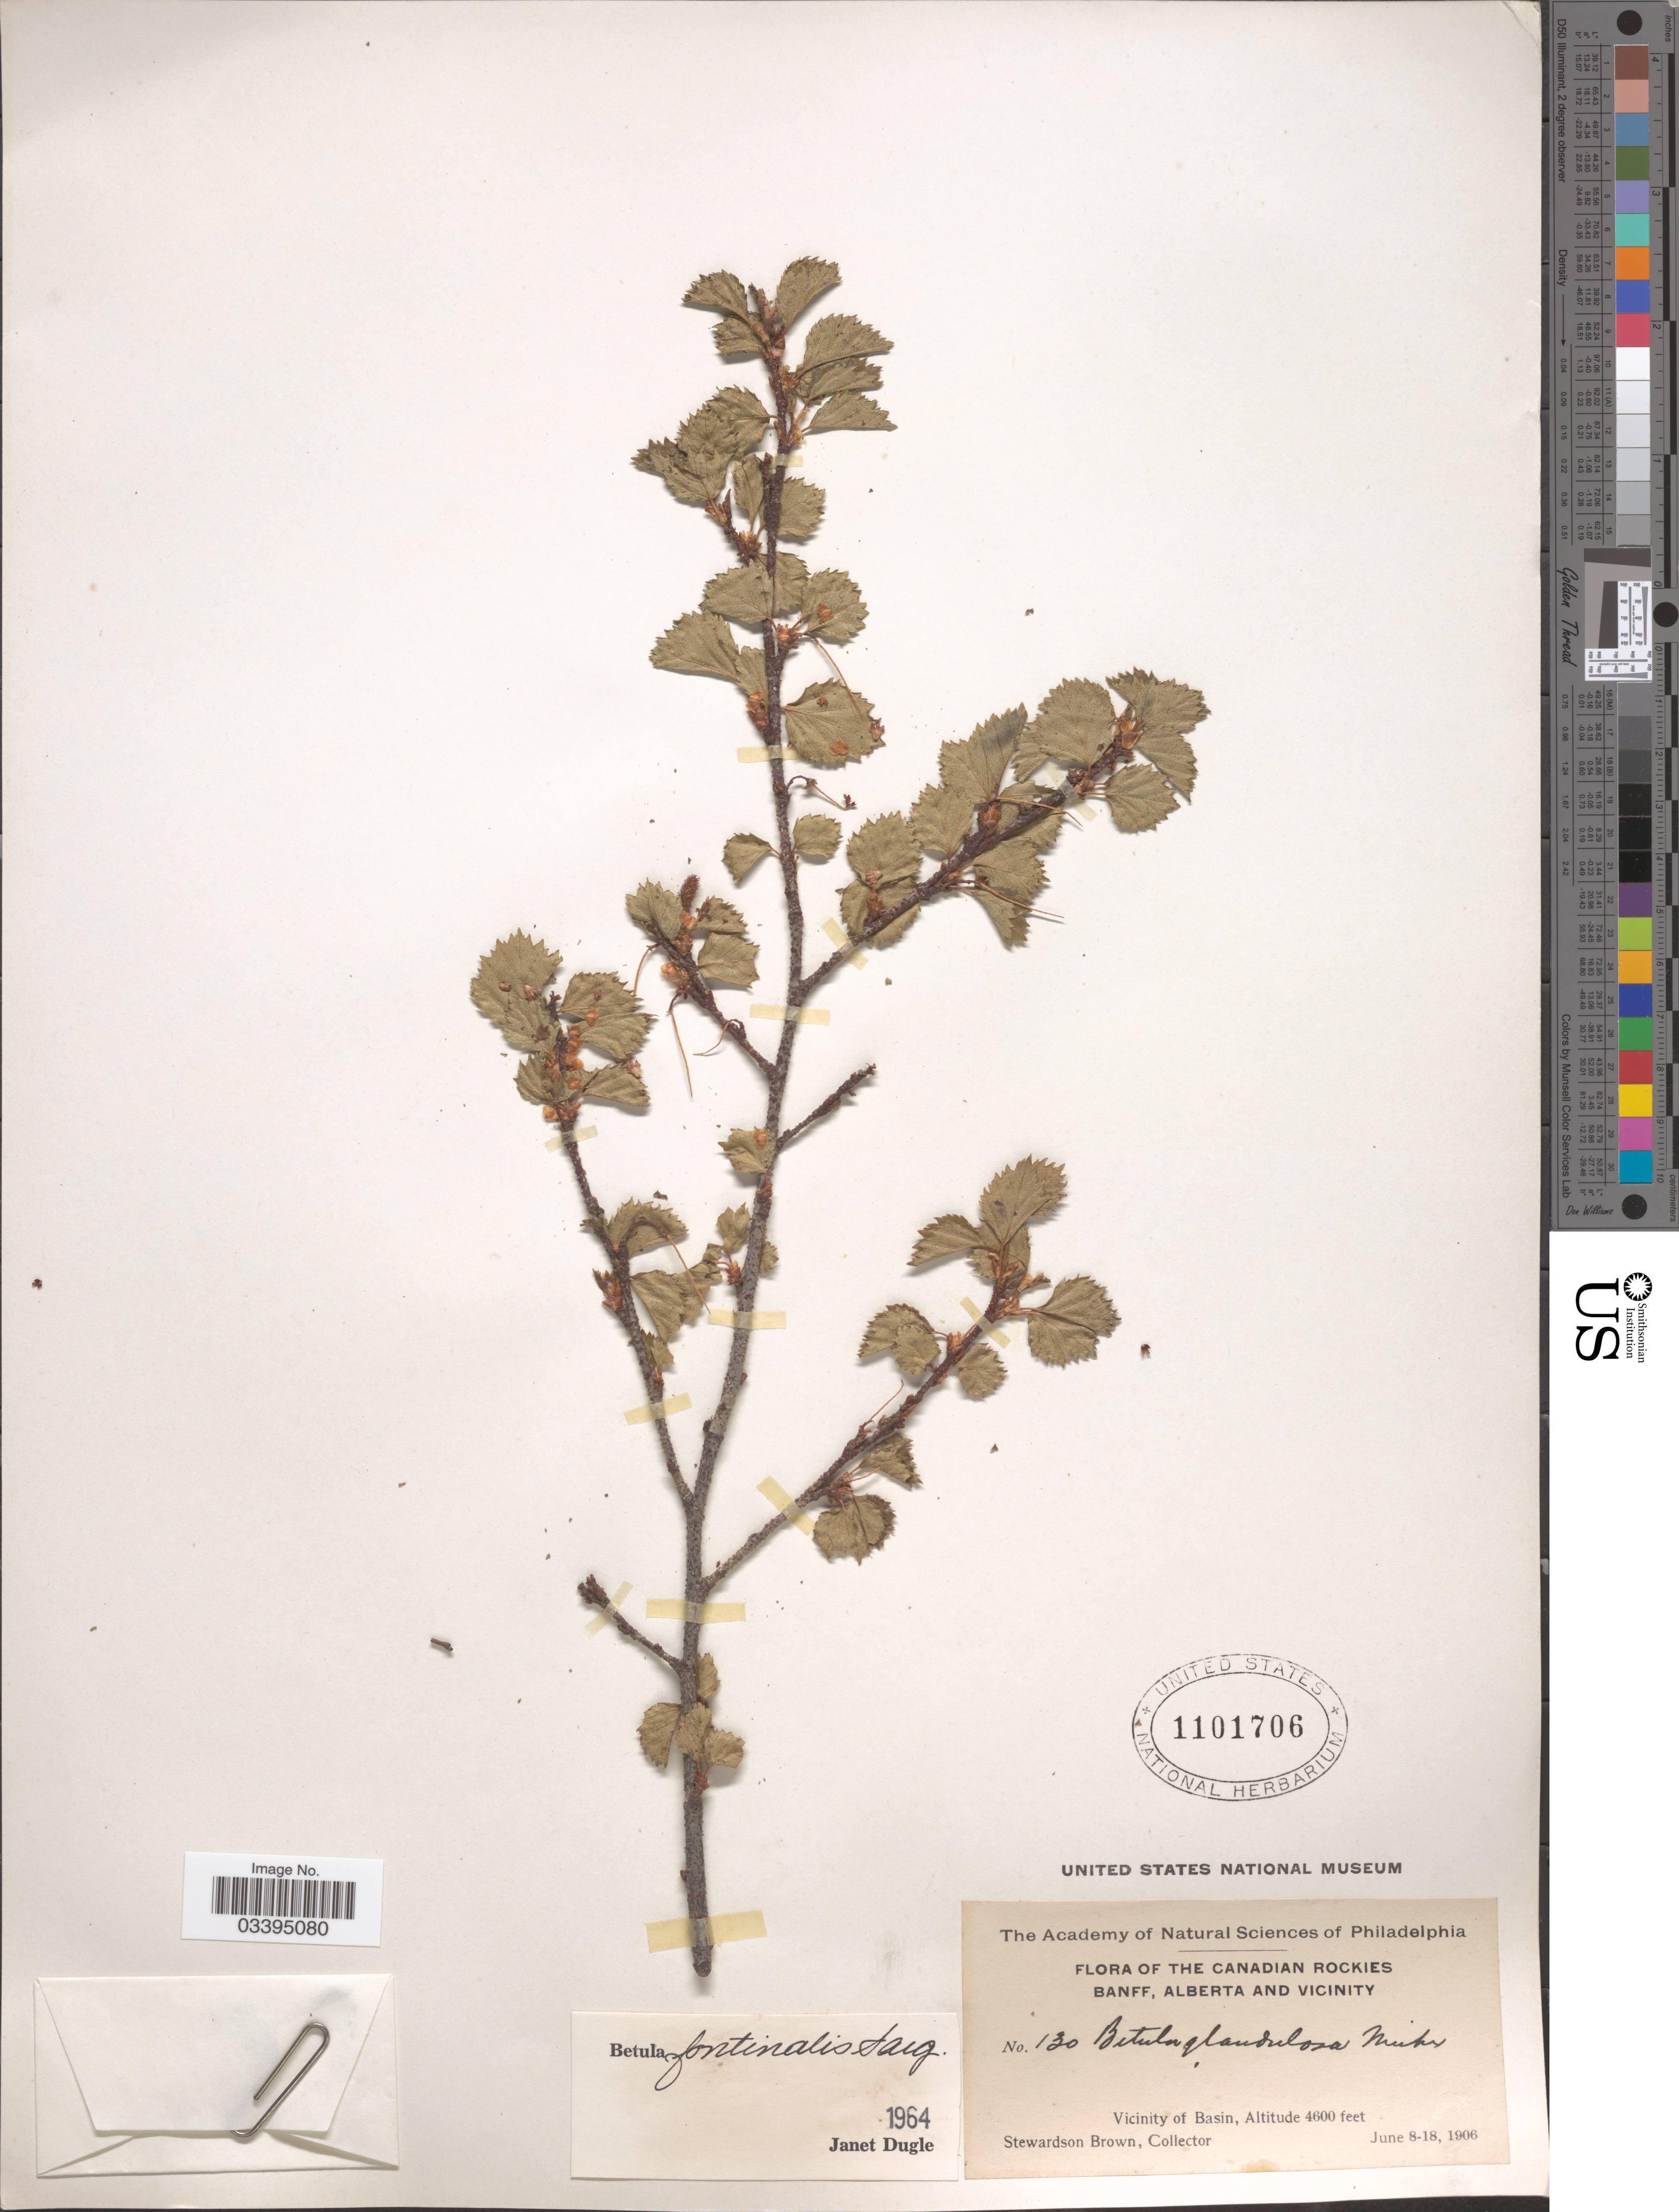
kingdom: Plantae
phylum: Tracheophyta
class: Magnoliopsida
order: Fagales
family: Betulaceae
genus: Betula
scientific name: Betula fontinalis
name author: Sarg.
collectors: S. Brown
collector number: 130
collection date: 1906-06-08/1906-06-18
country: Canada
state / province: Alberta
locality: Canadian Rockies. Banff, Alberta and vicinity. Vicinity of Basin.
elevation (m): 1402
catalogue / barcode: US 1101706